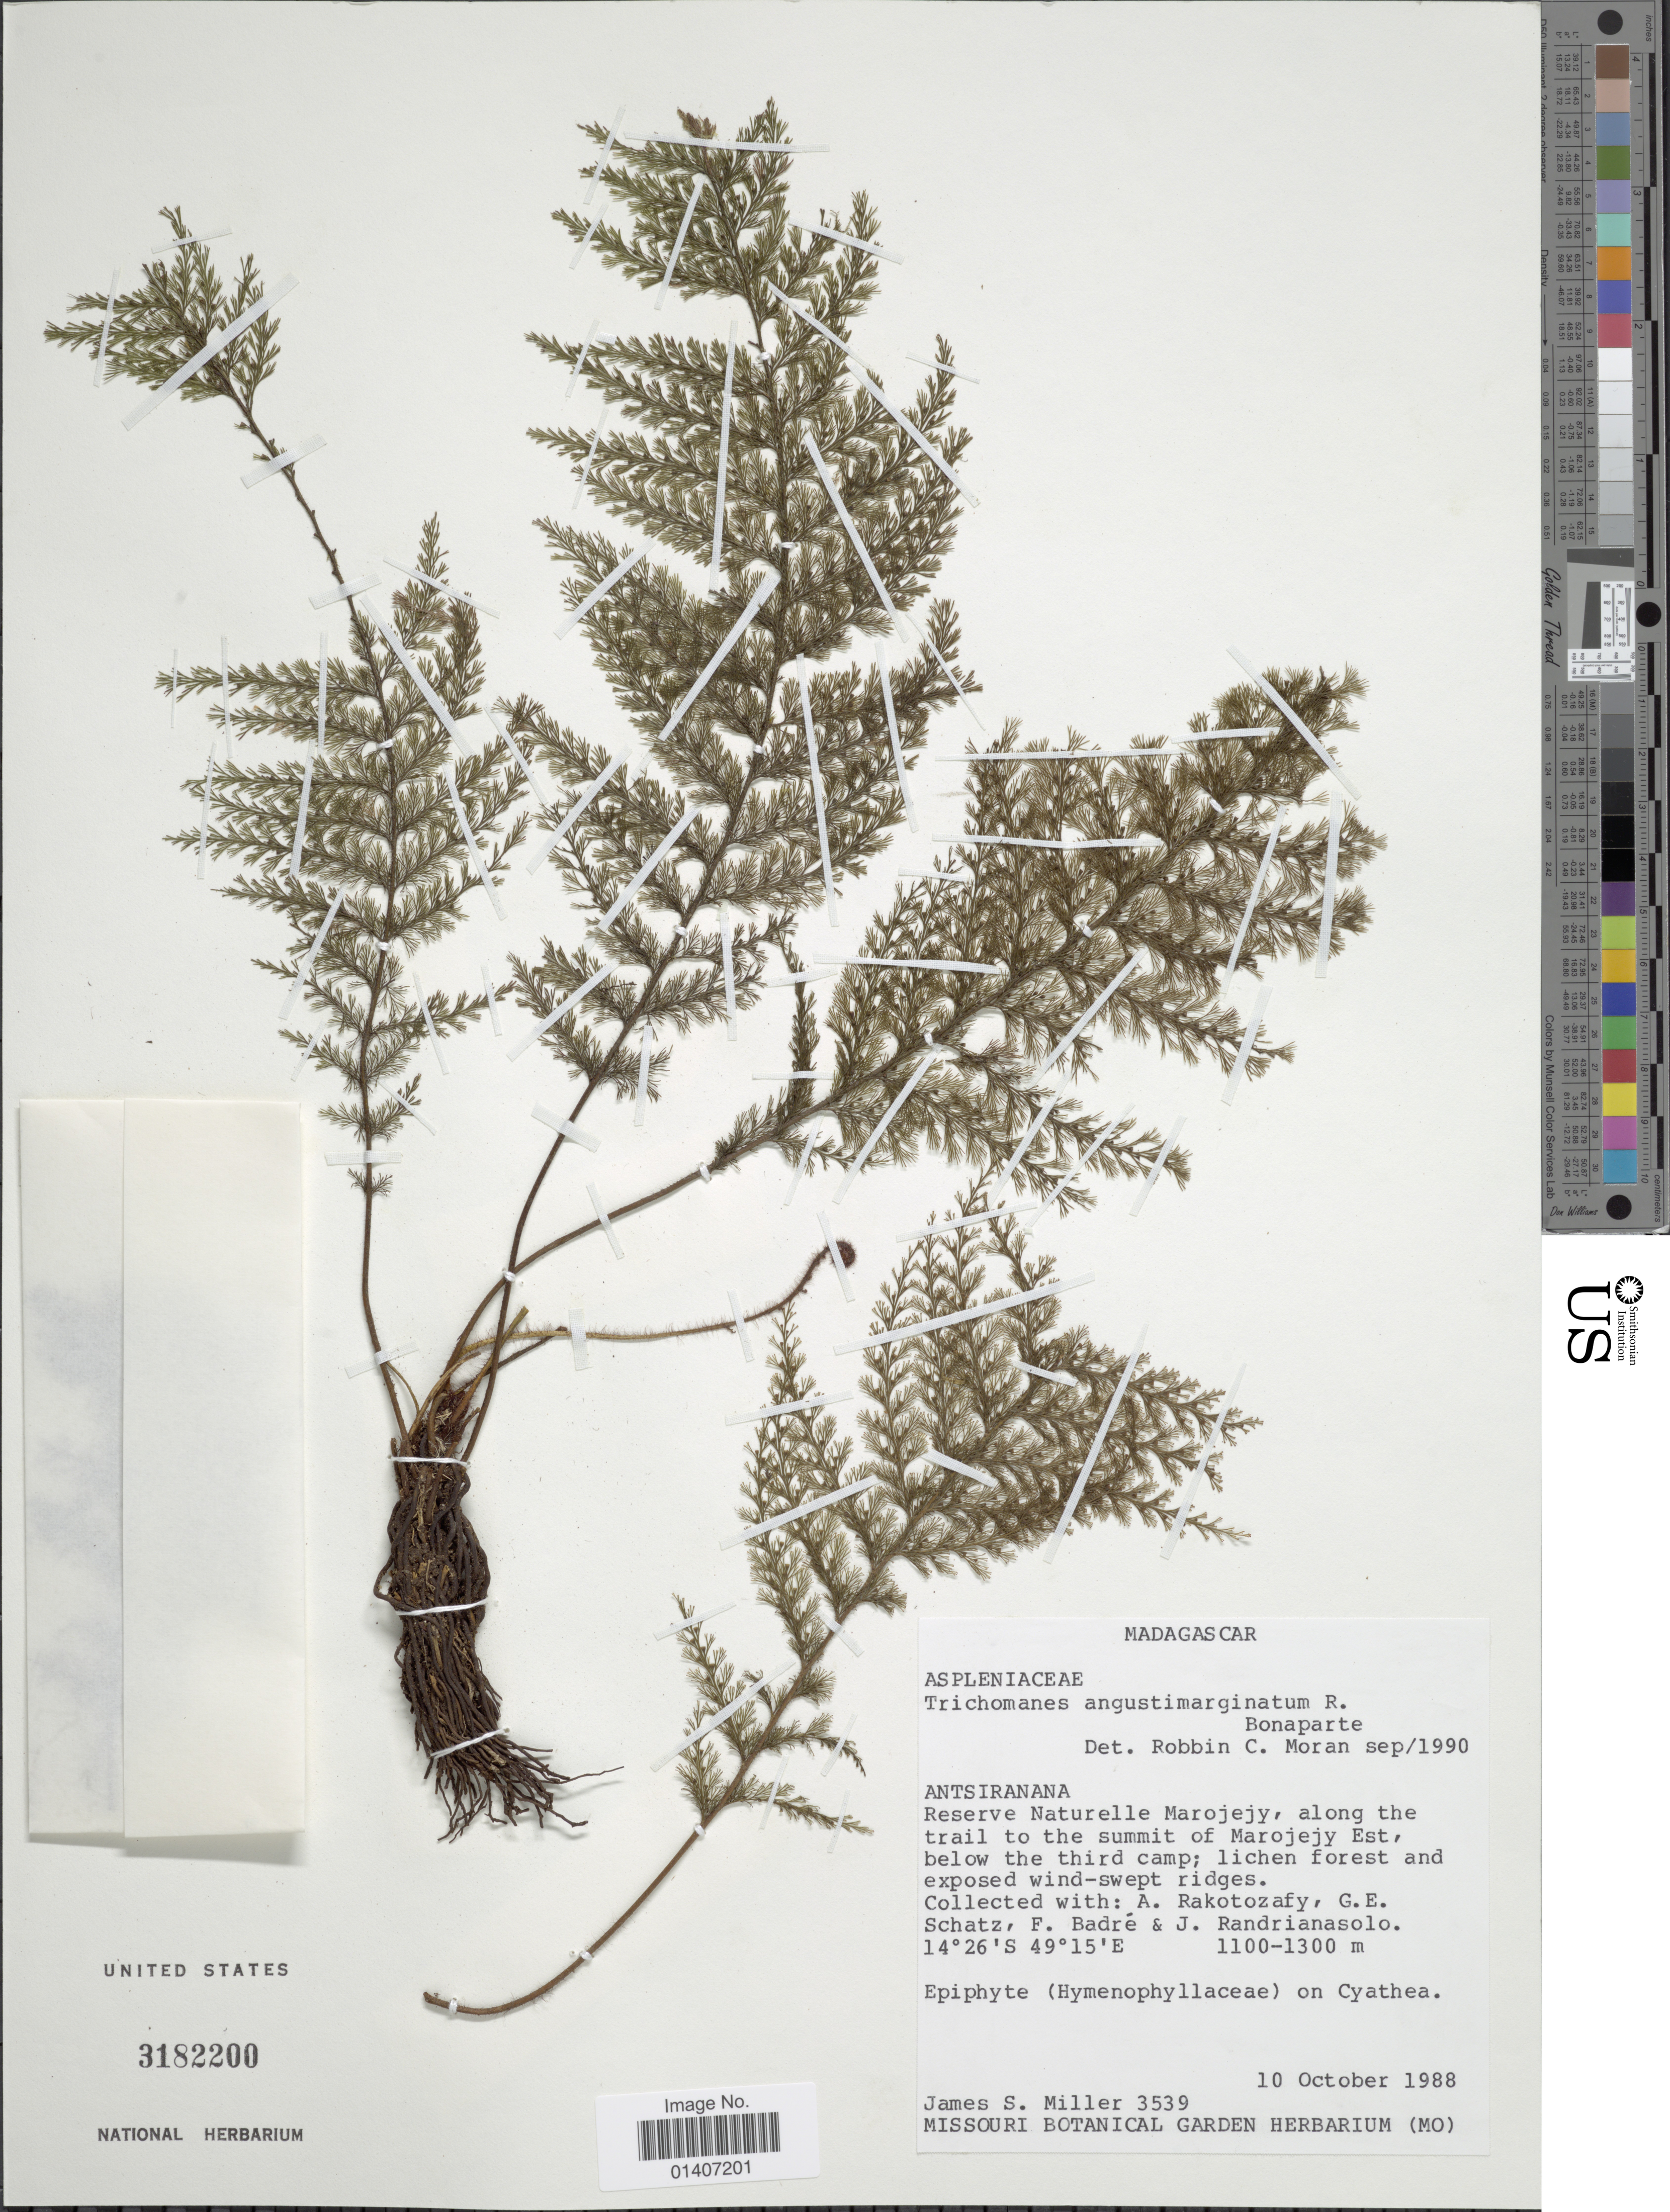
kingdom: Plantae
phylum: Tracheophyta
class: Polypodiopsida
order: Hymenophyllales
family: Hymenophyllaceae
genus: Abrodictyum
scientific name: Abrodictyum angustimarginatum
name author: (Bonap.) J.P. Roux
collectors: J. S. Miller, A. Rakotozafy, G. Schatz, F. Badré & J. Randrianasolo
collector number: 3539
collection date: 1988-10-10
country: Madagascar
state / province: Sava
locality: Antsiranana, Reserve Naturelle Marojejy, along the trail to the summit of Marojejy Est, below the third camp, lichen forest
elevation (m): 1100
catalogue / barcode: US 3182200